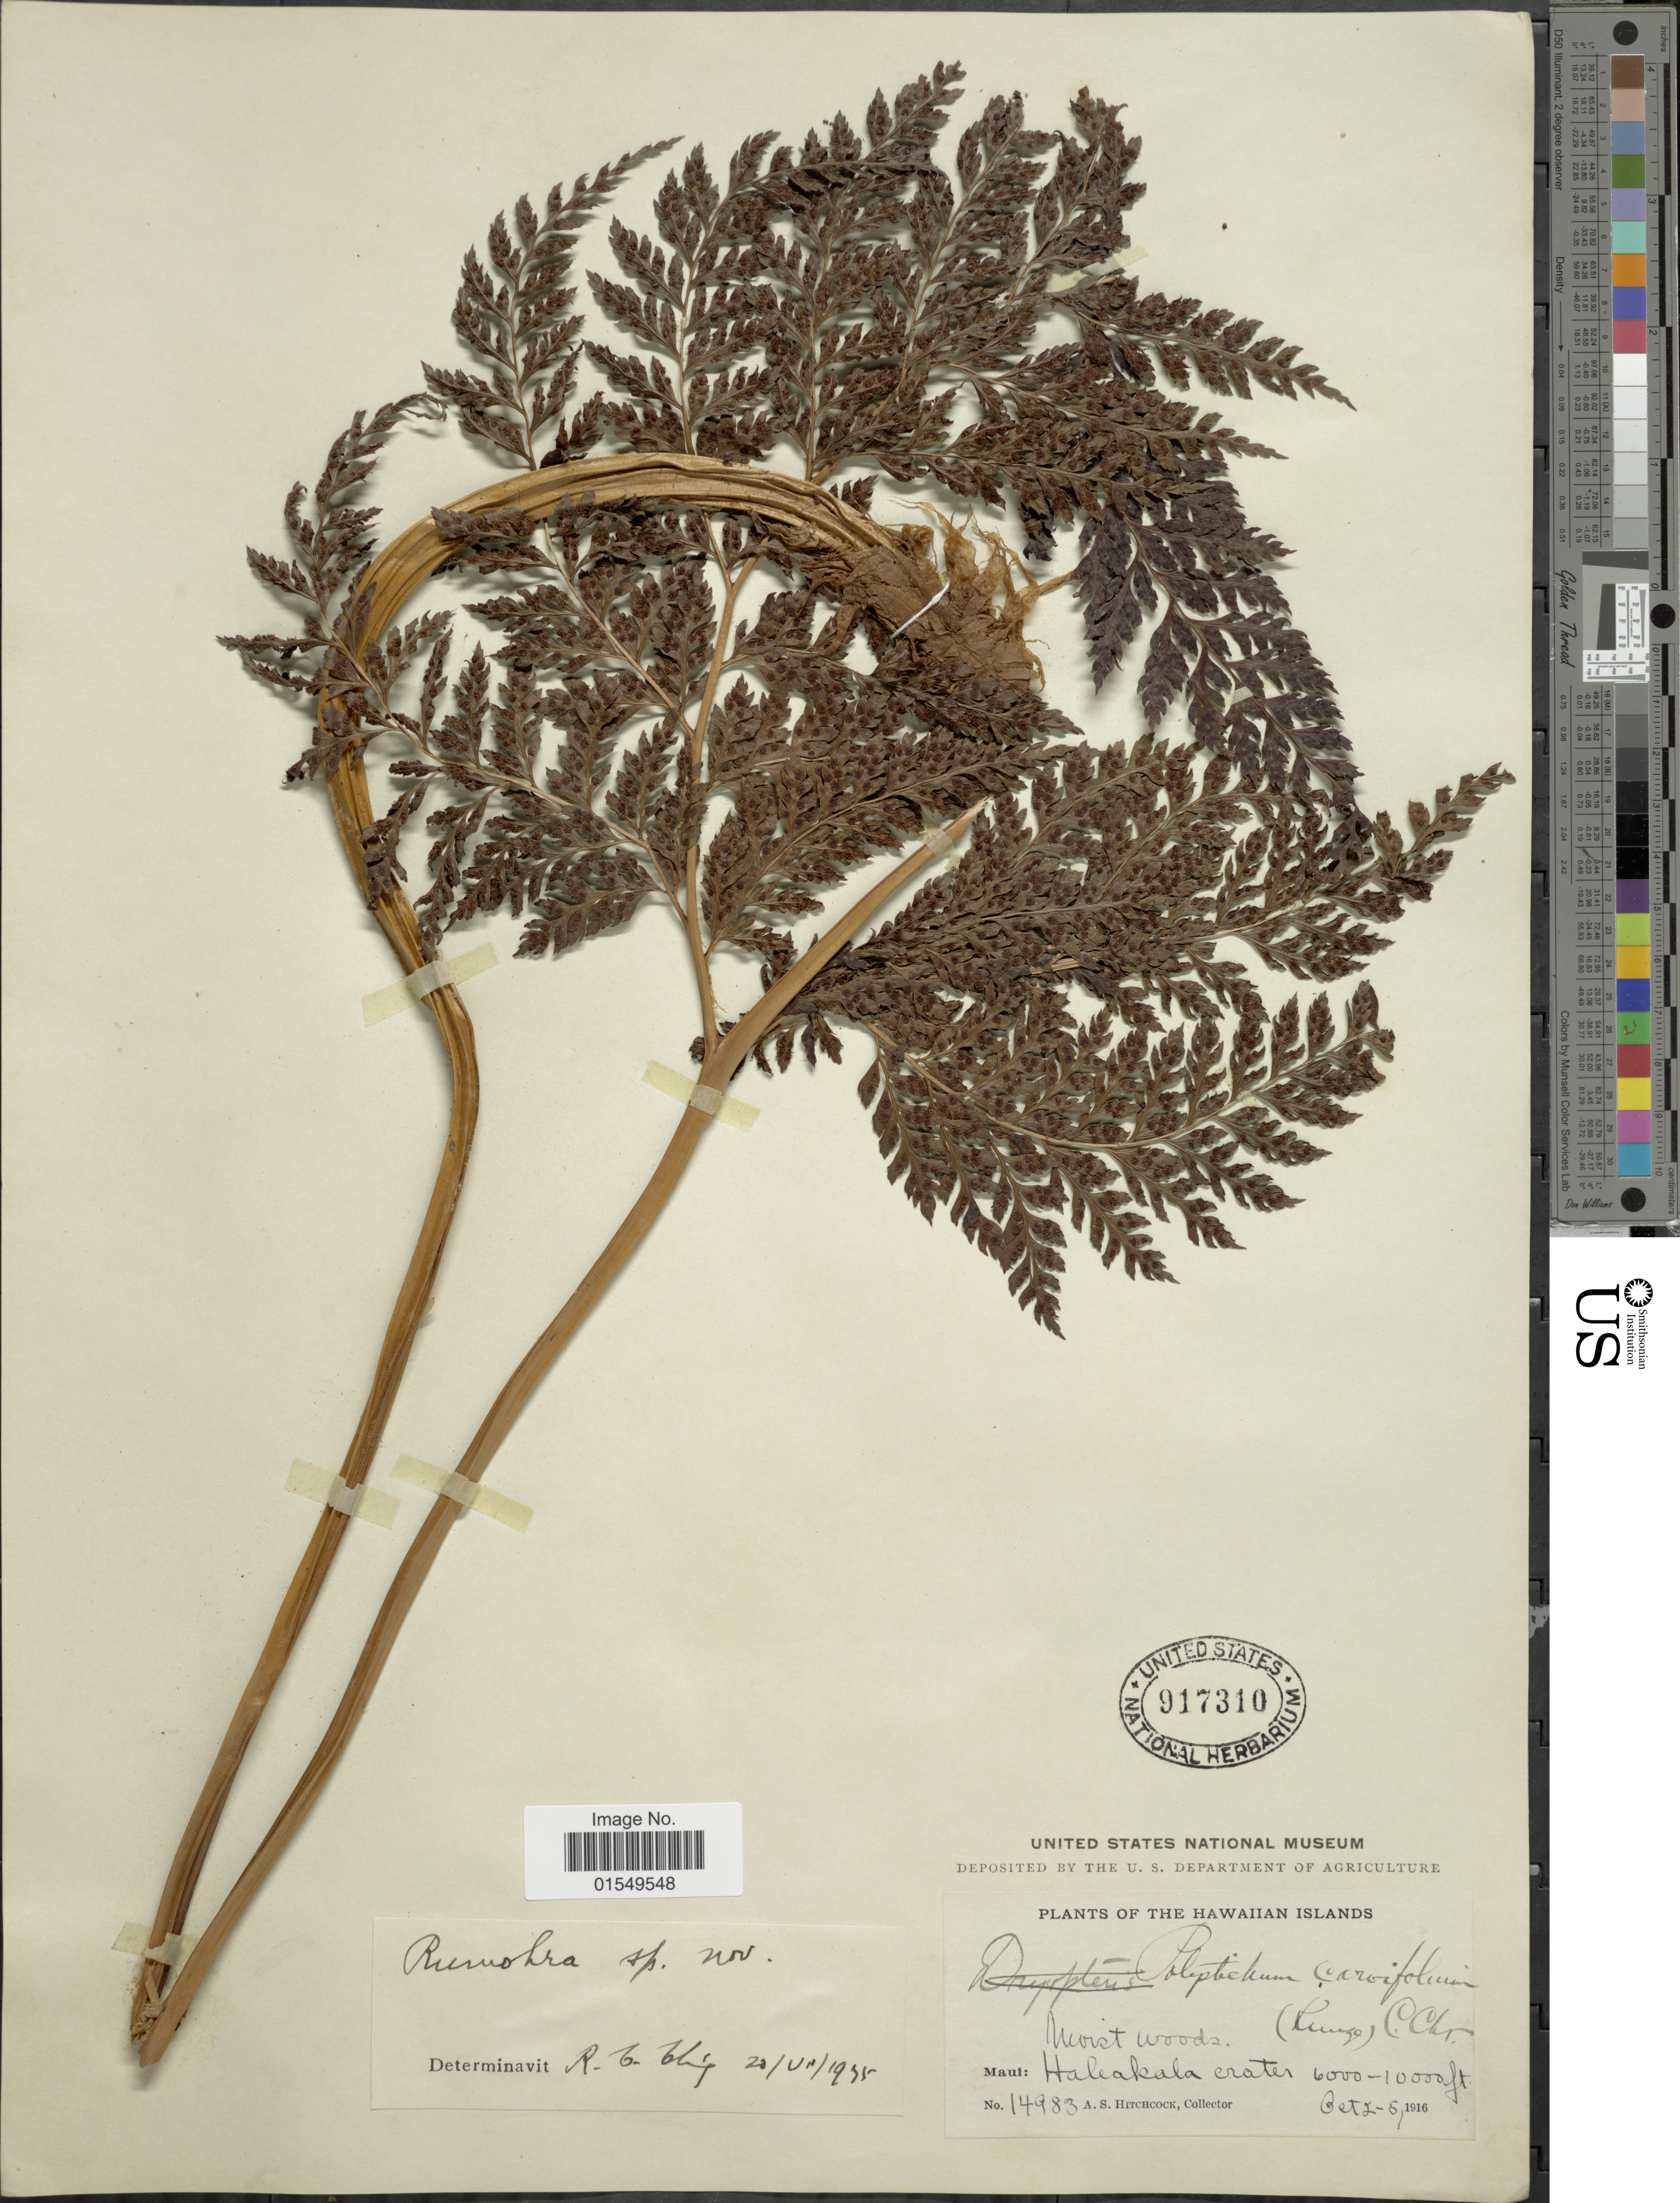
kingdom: Plantae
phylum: Tracheophyta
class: Polypodiopsida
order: Polypodiales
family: Dryopteridaceae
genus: Arachniodes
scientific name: Arachniodes sp.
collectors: A. S. Hitchcock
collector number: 14983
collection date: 1916-10-02/1916-10-05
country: United States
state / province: Hawaii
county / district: Maui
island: Maui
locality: Hawaiian Islands, Haleakala crater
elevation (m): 1829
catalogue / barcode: US 917310